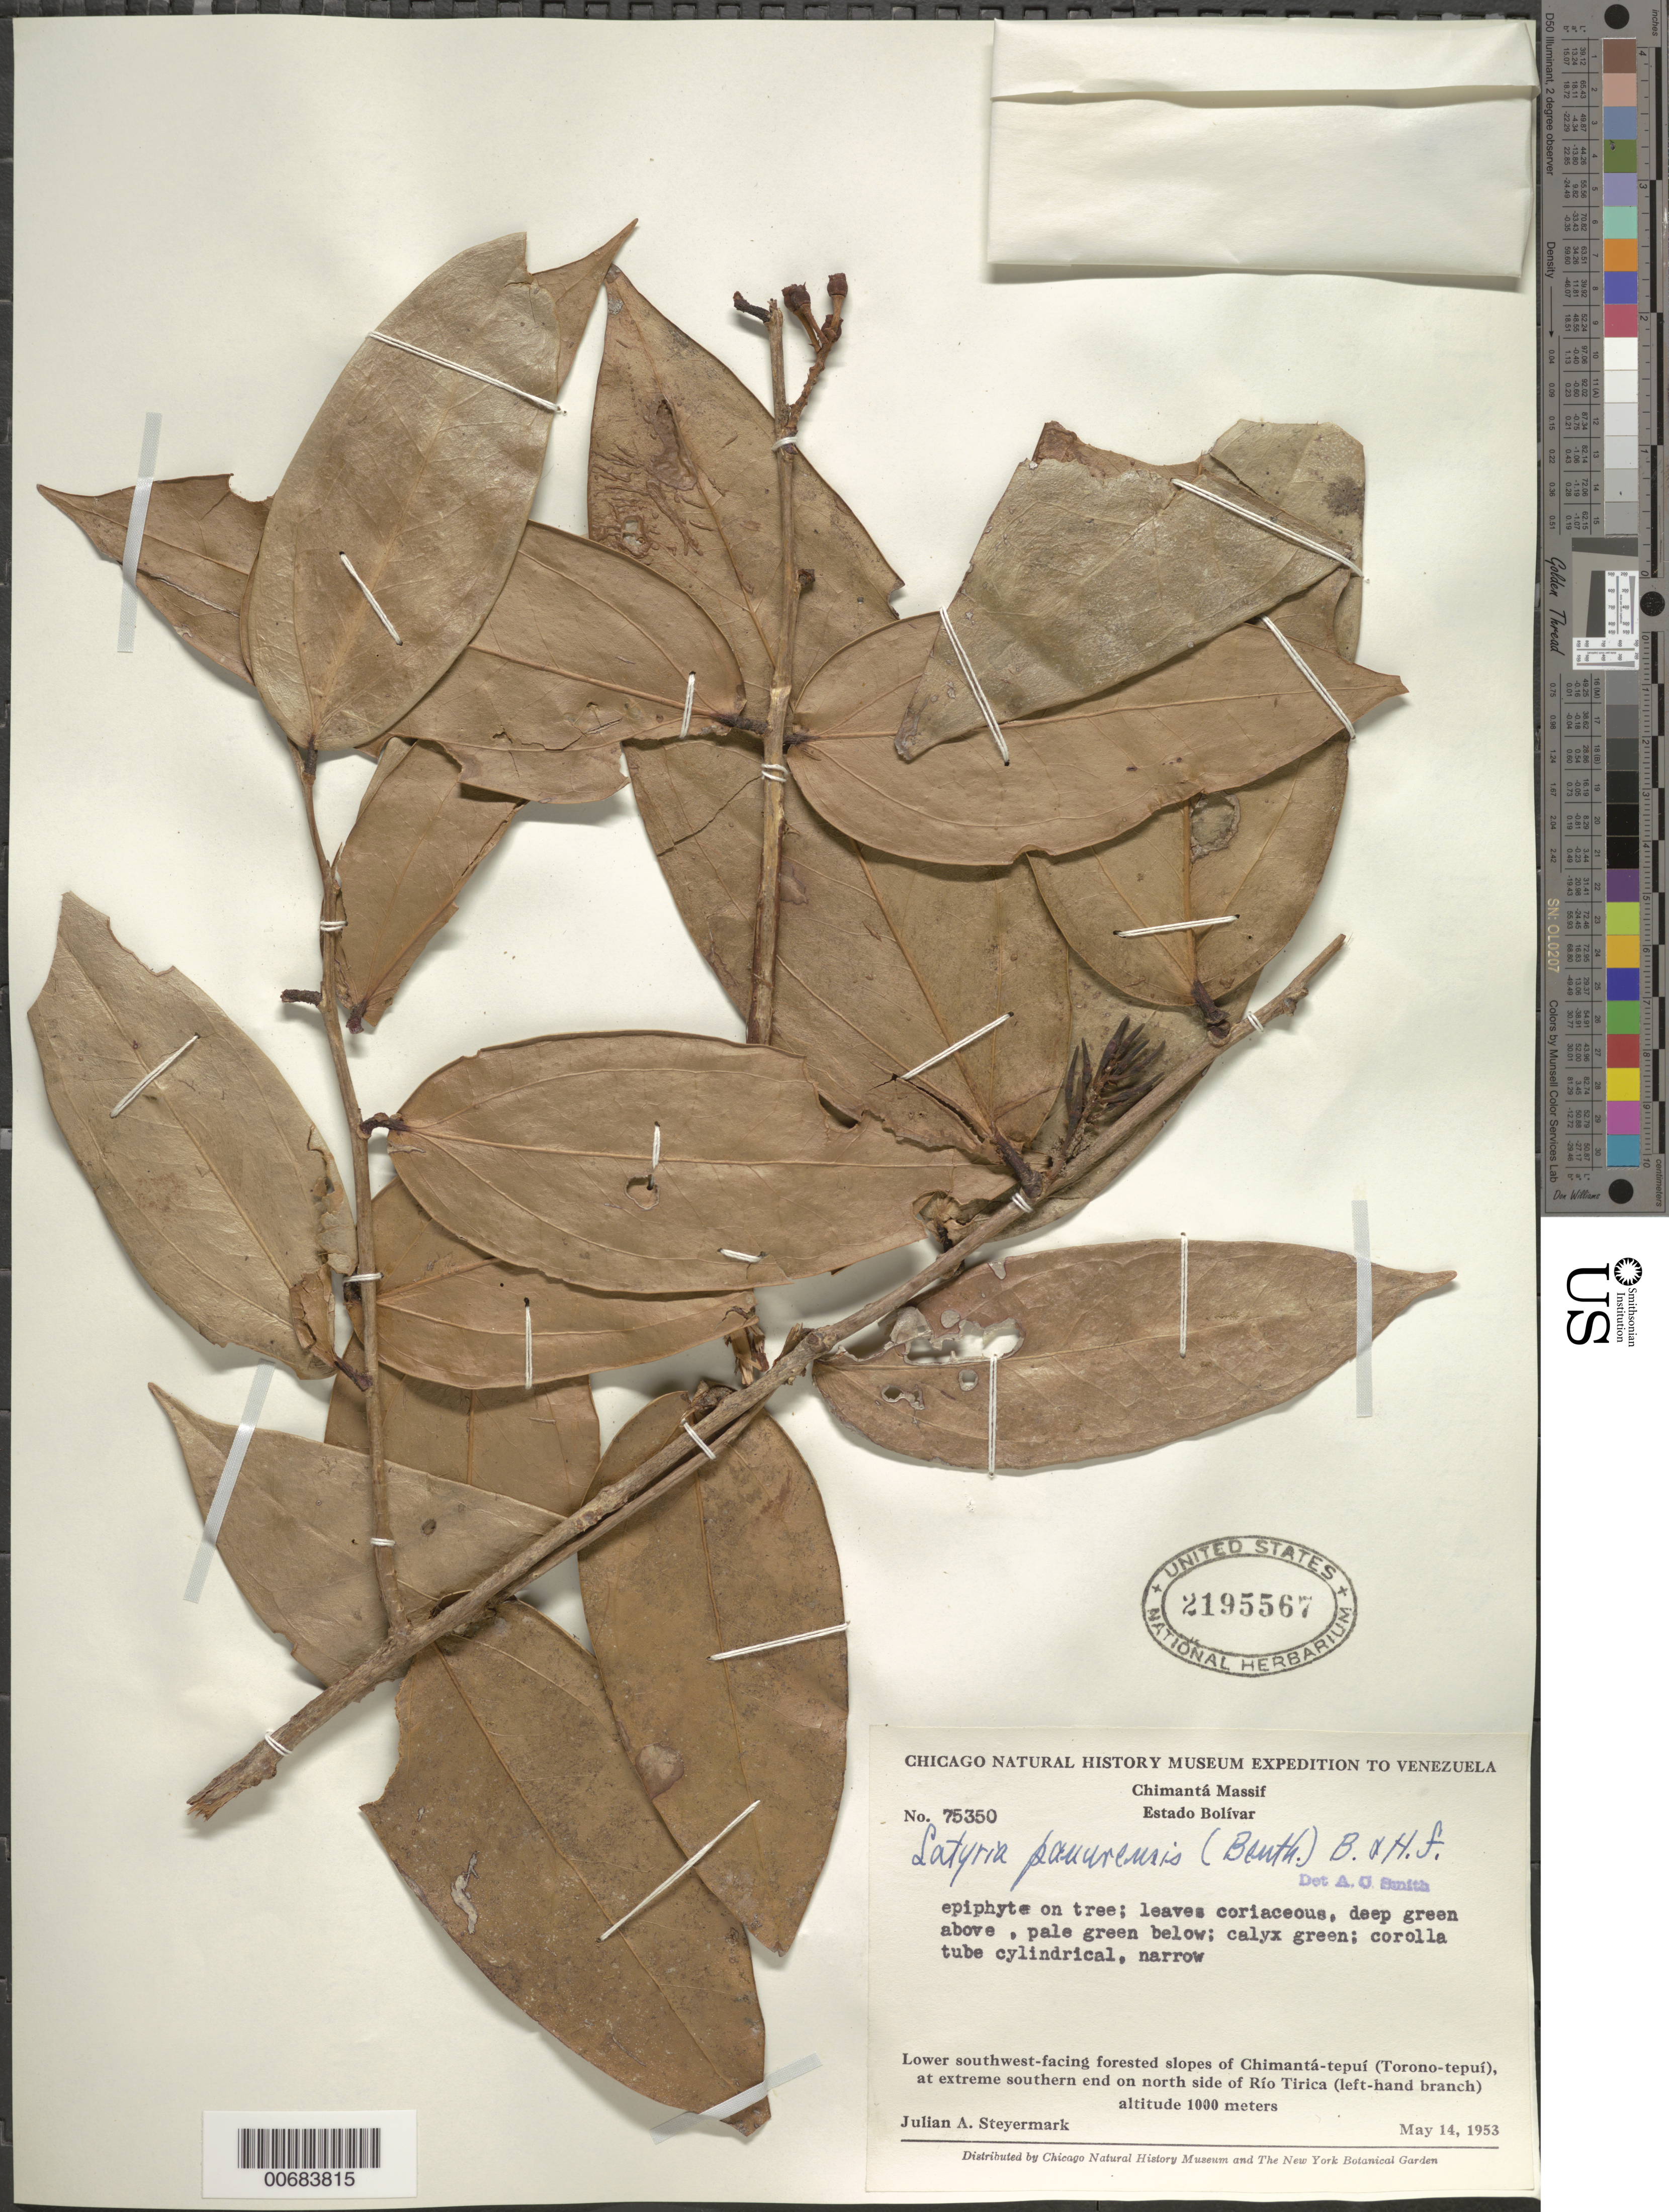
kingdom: Plantae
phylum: Tracheophyta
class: Magnoliopsida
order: Ericales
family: Ericaceae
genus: Satyria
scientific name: Satyria panurensis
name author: (Benth. ex Meisn.) Benth. & Hook. f. ex Nied.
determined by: Smith, A. C.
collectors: J. Steyermark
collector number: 75350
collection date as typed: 14-May-53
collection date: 1953-05-14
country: Venezuela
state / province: Bolívar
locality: Chimantá-tepuí (Torono-tepuí), N of Río Tirica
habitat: Forested slopes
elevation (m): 1000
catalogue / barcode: US 2195567